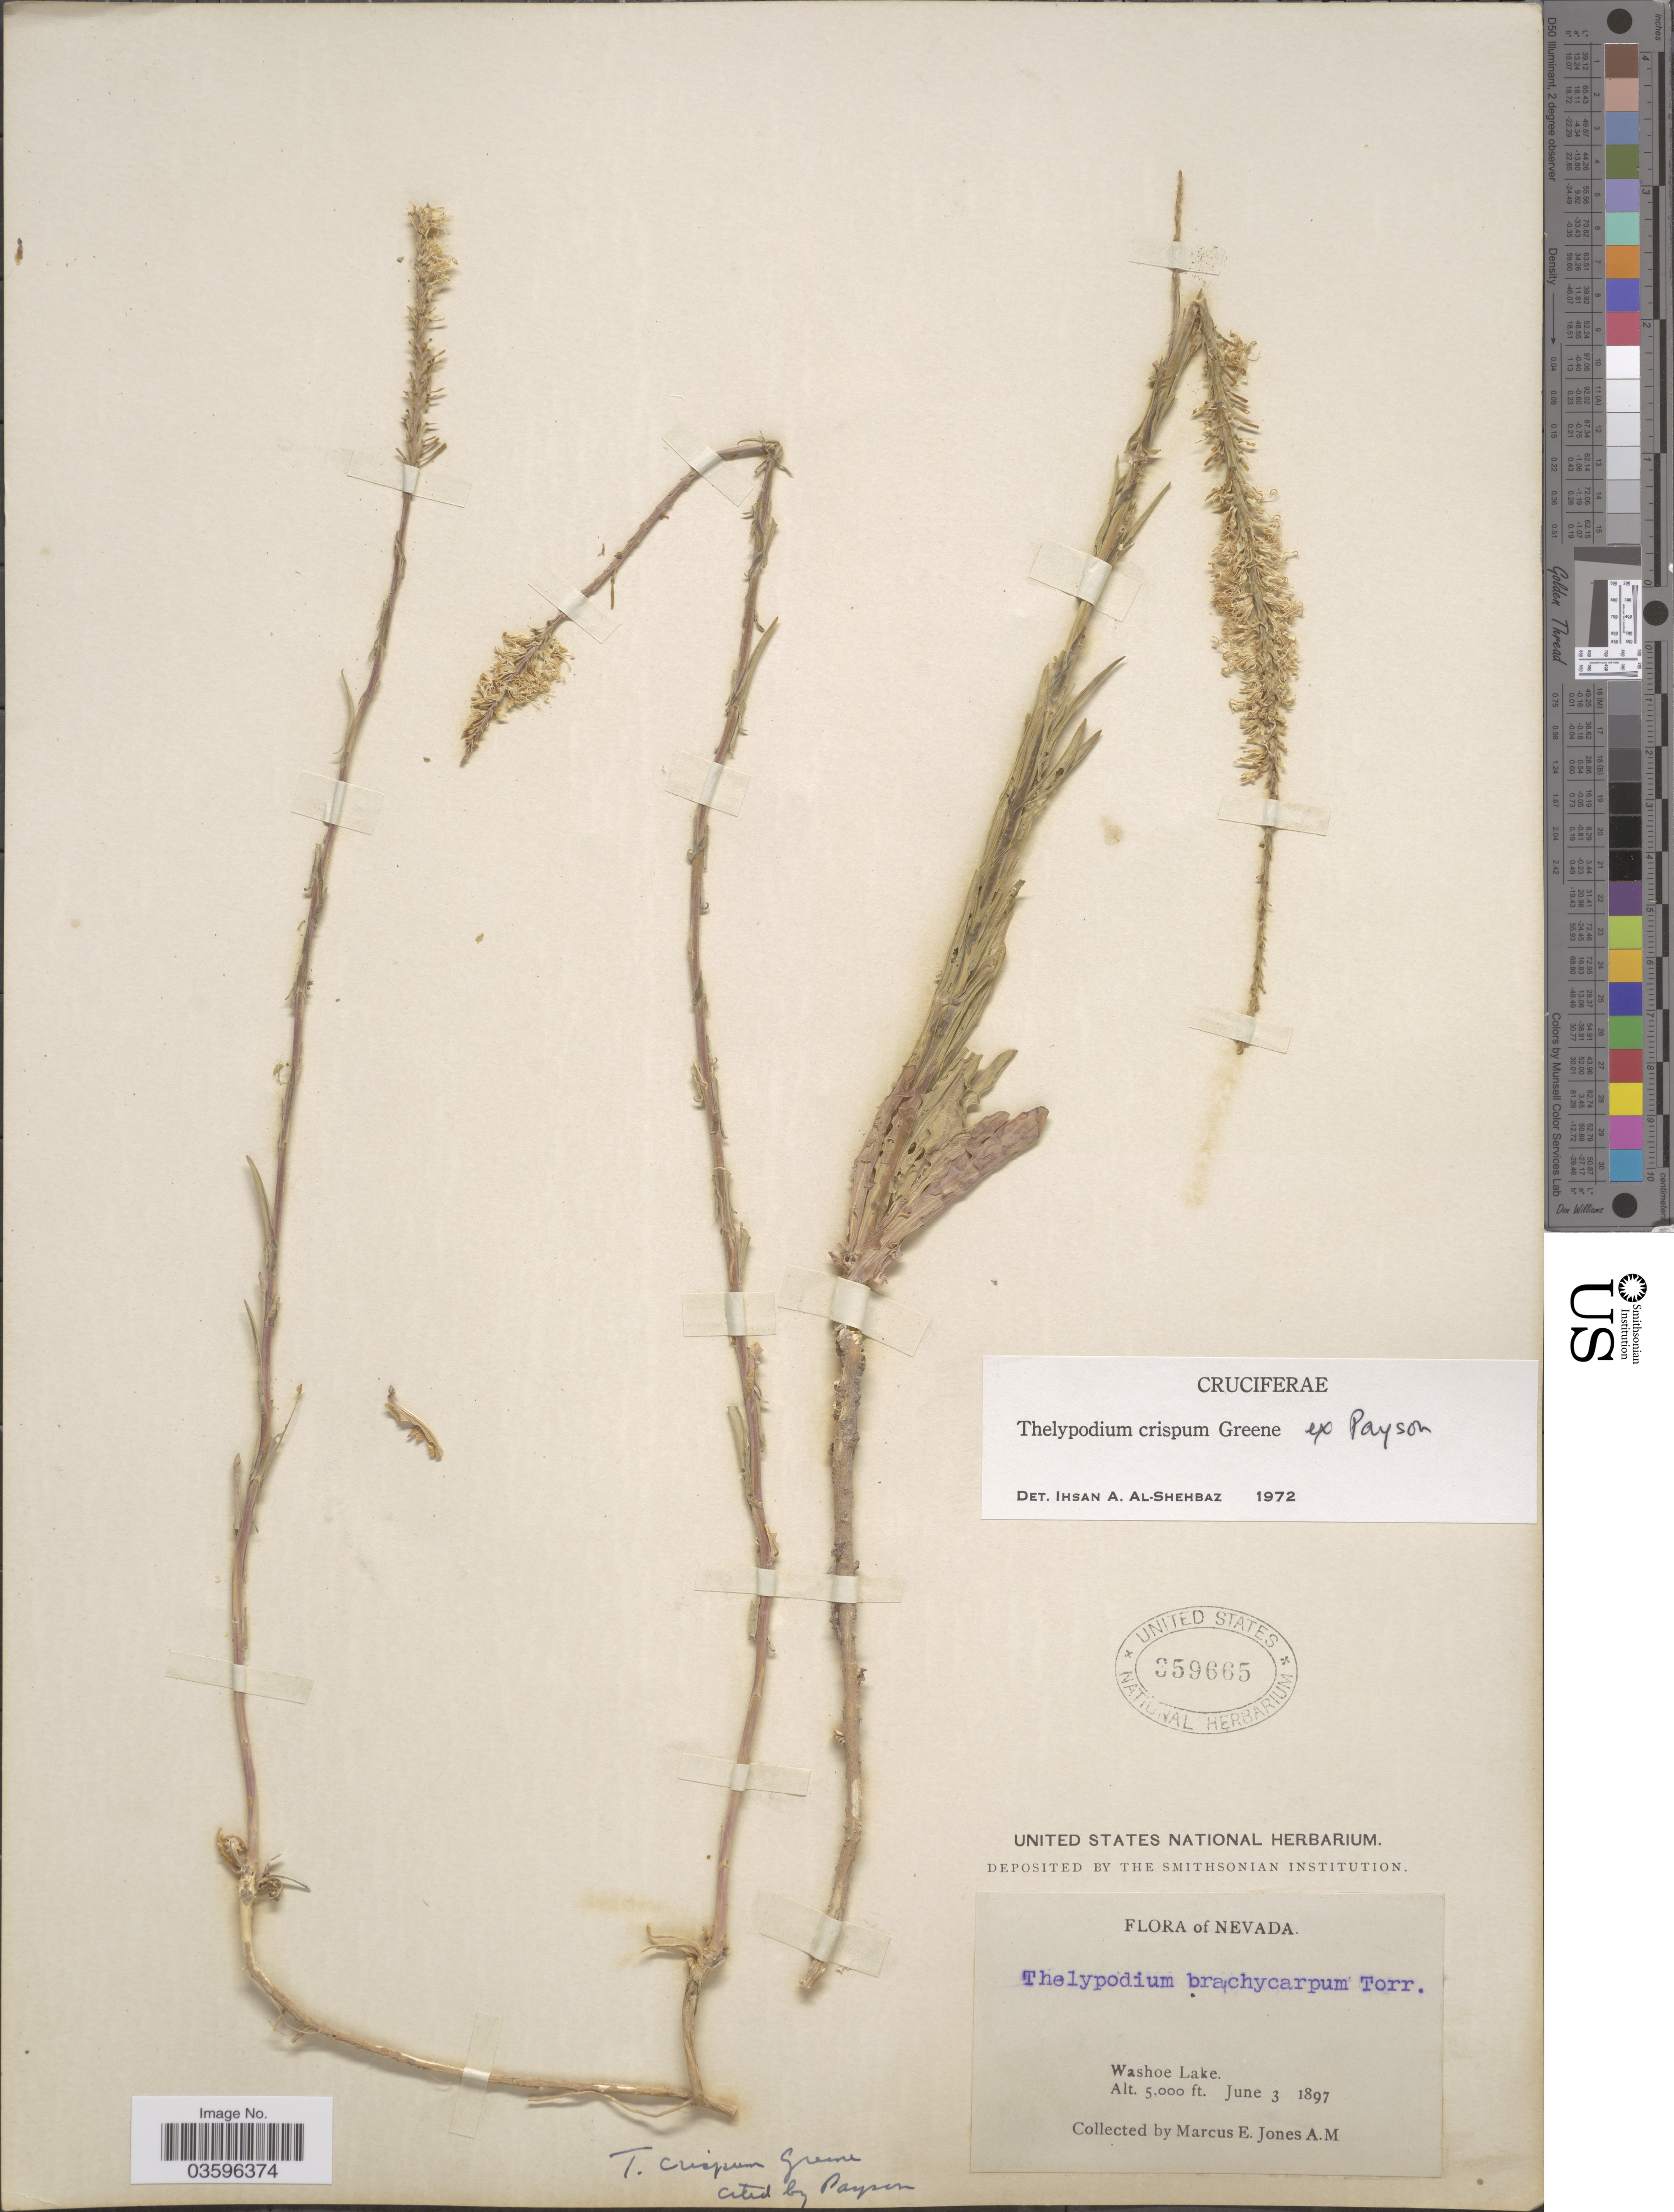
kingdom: Plantae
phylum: Tracheophyta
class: Magnoliopsida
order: Brassicales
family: Brassicaceae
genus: Thelypodium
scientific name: Thelypodium crispum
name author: Greene ex Payson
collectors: M. E. Jones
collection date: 1897-06-03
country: United States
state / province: Nevada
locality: Washoe Lake.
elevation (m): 1524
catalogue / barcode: US 359665